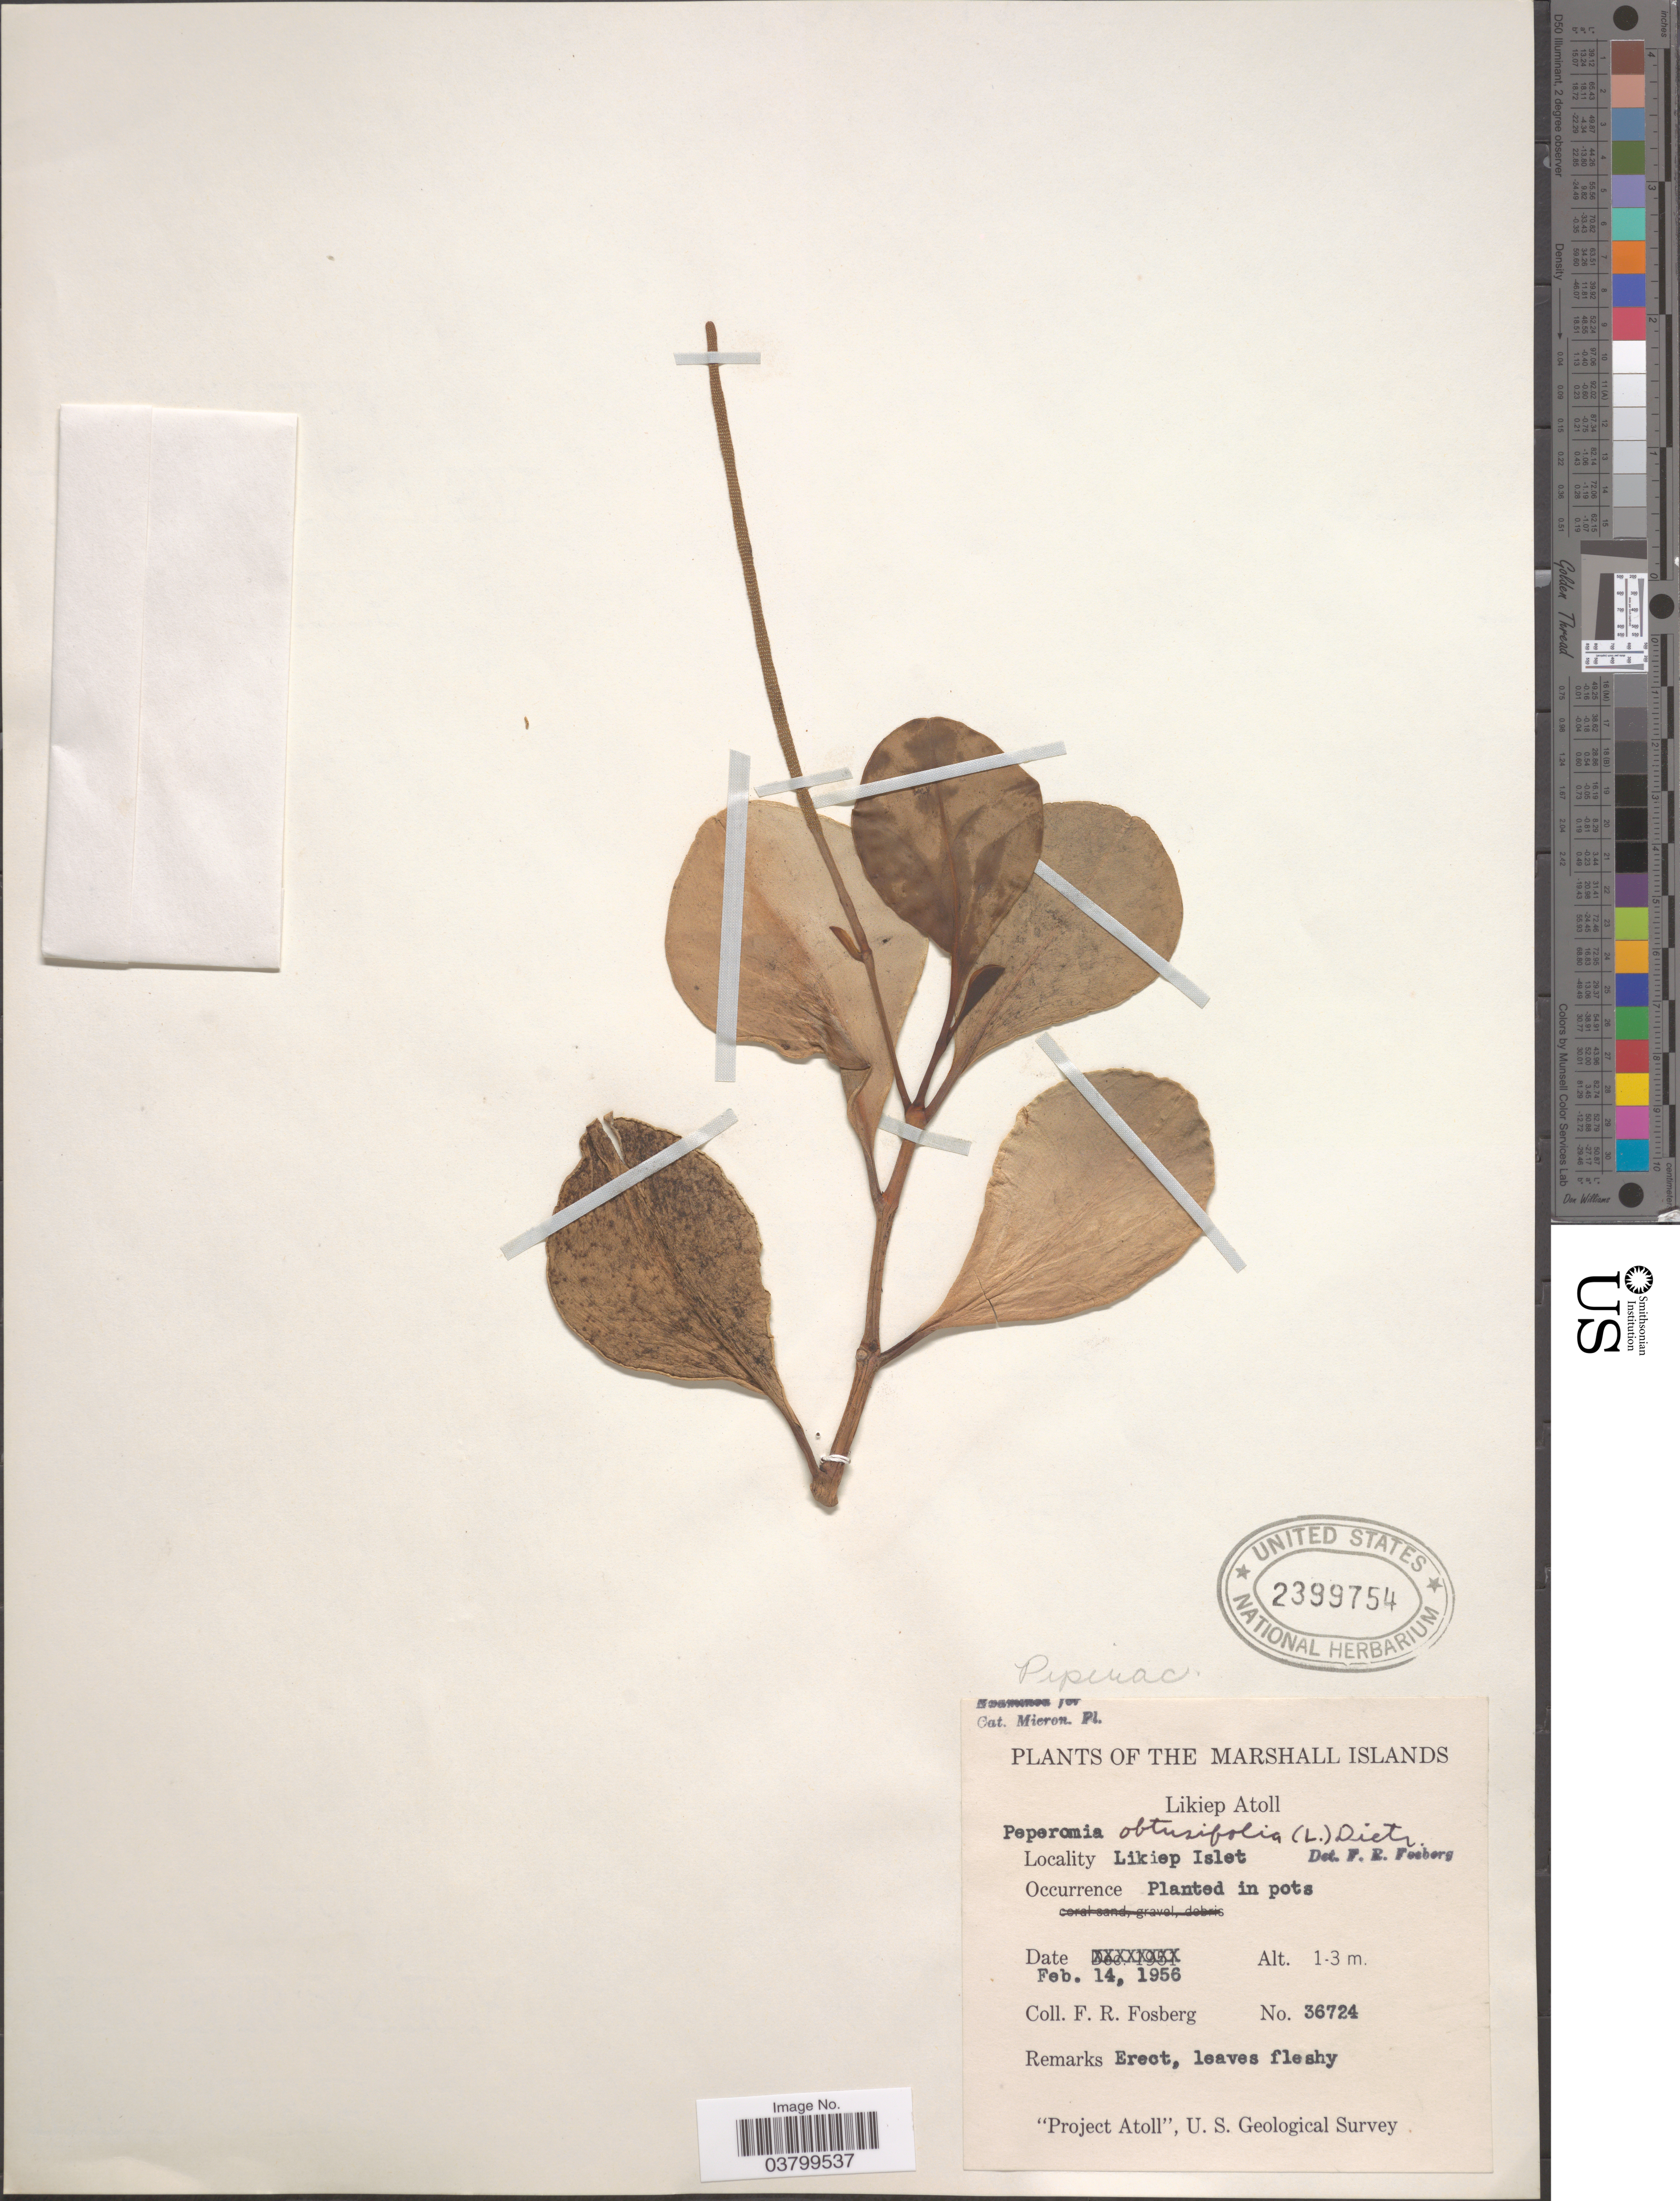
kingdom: Plantae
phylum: Tracheophyta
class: Magnoliopsida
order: Piperales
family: Piperaceae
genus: Peperomia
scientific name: Peperomia palauensis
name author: C. DC.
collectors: F. R. Fosberg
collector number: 36724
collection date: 1956-02-14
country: Marshall Islands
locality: Likiep Atoll. Likiep Islet.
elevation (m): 1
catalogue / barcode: US 2399754